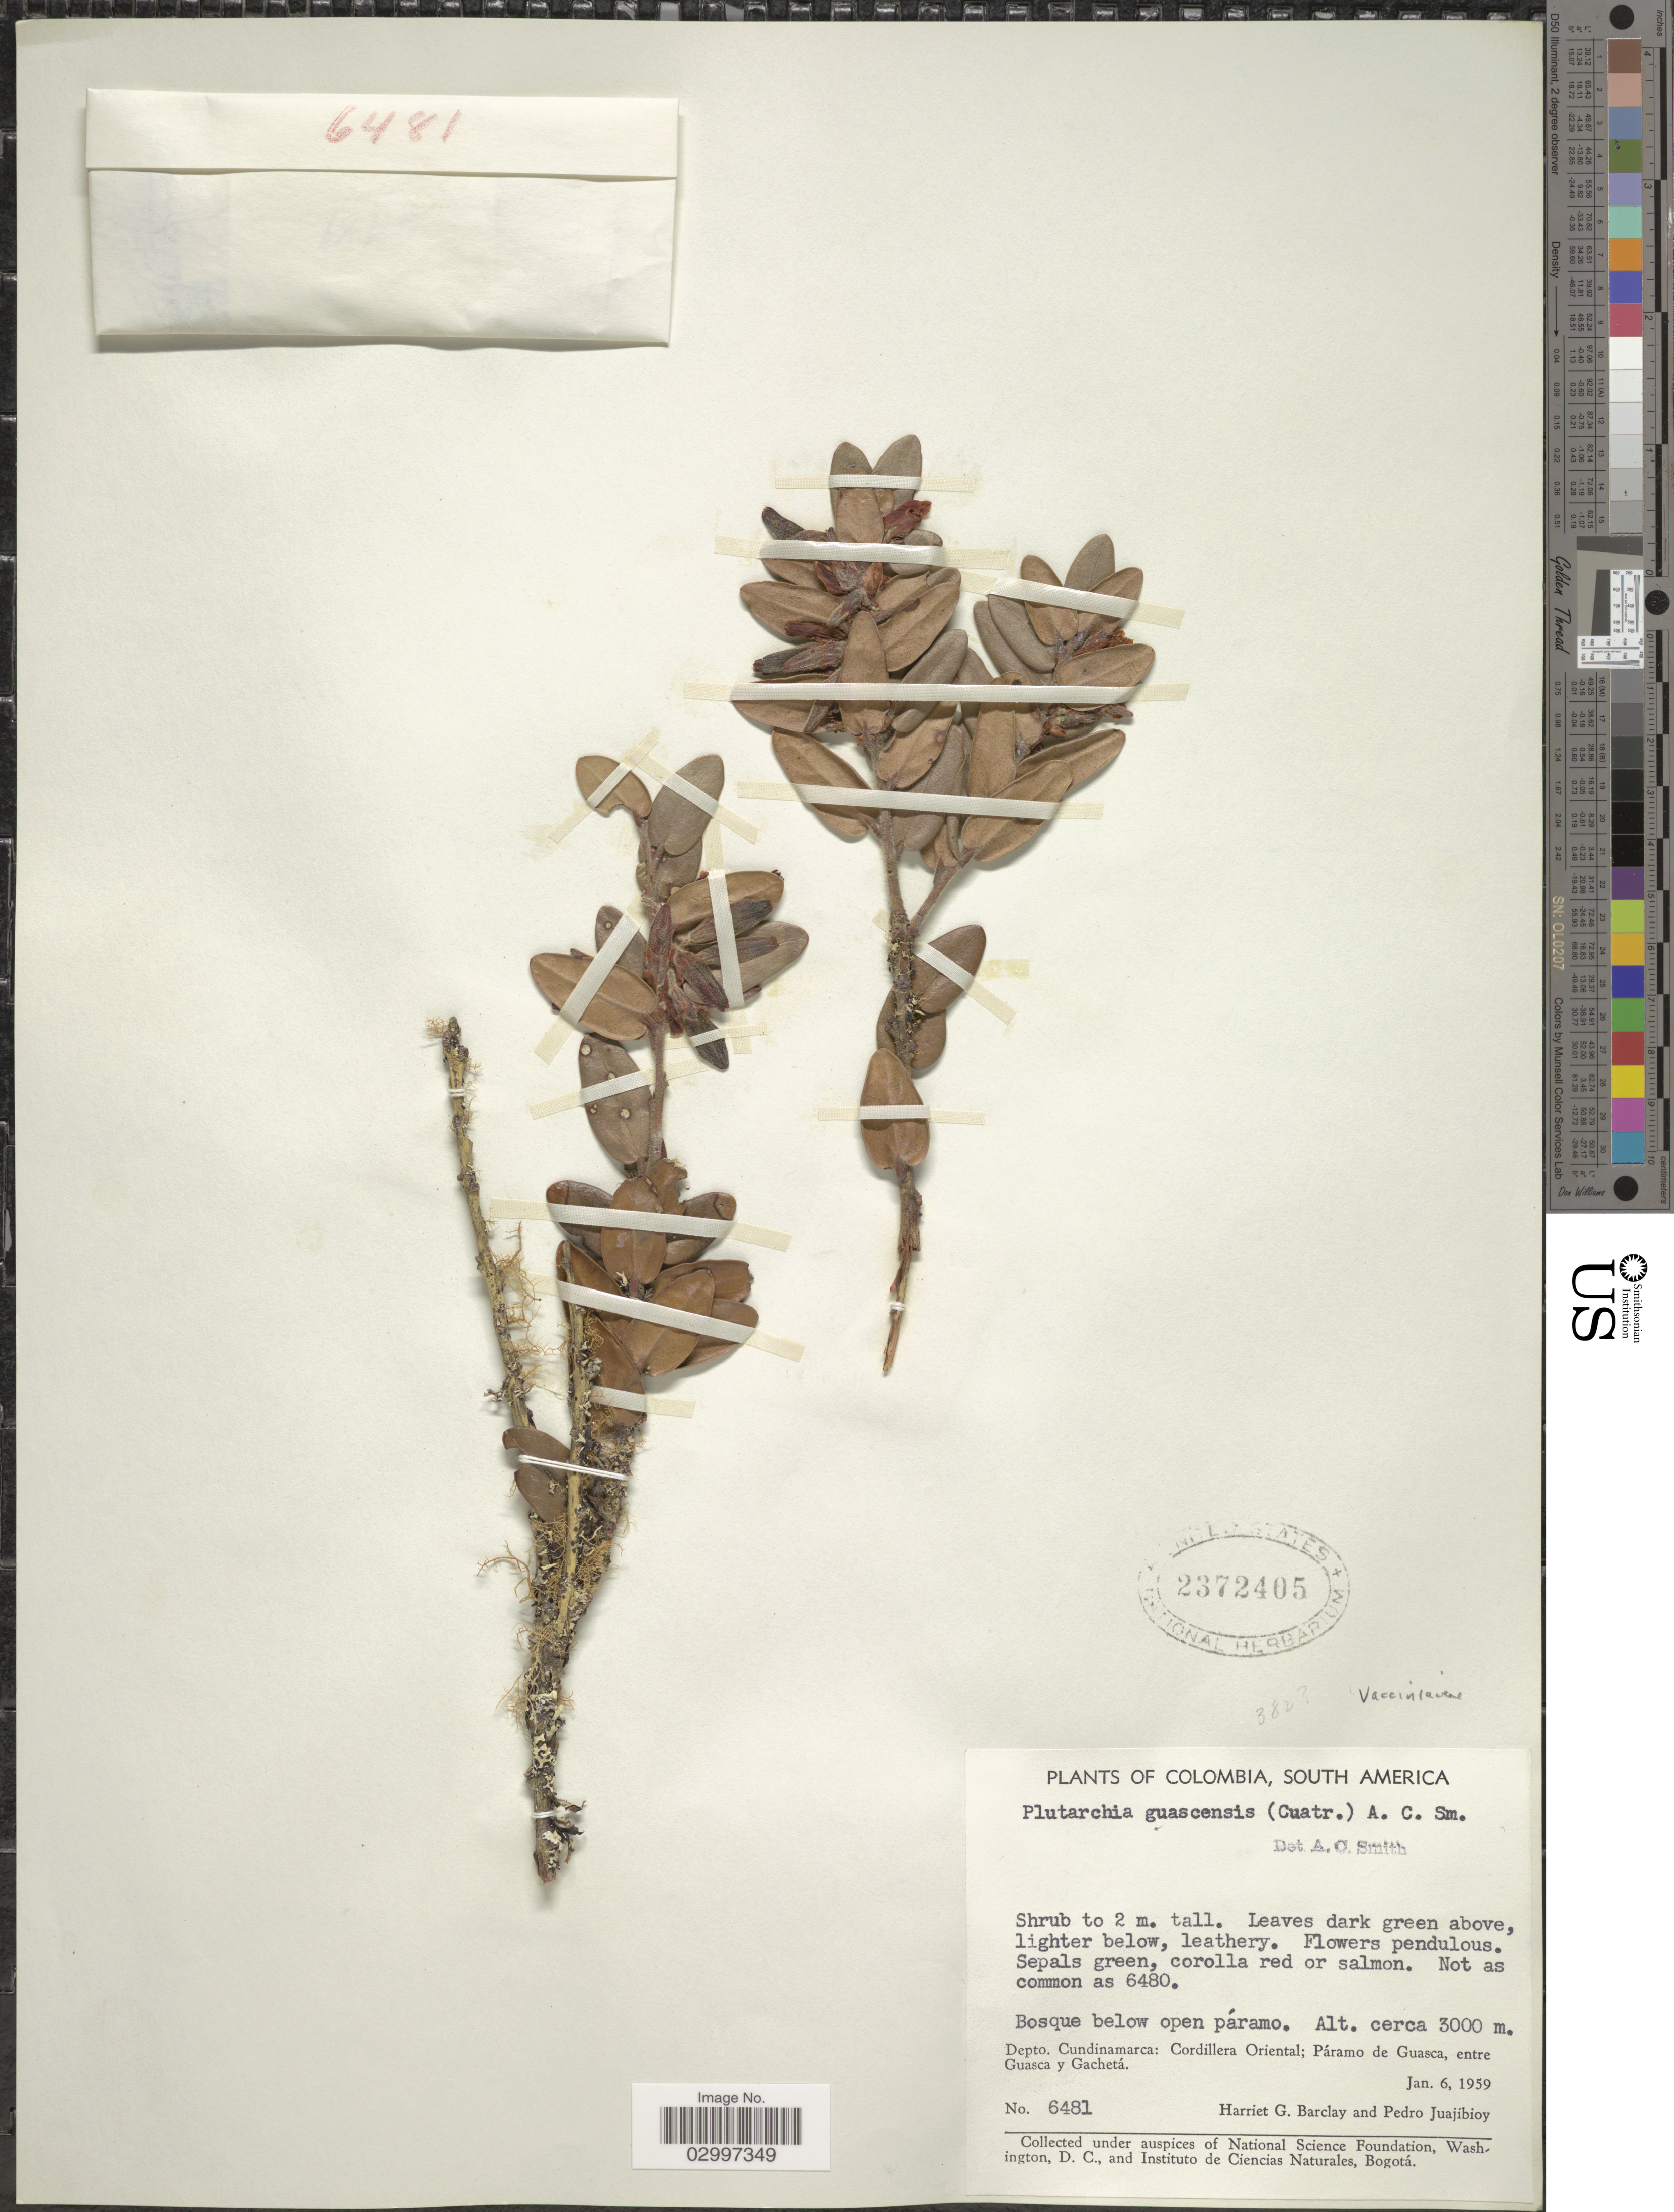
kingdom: Plantae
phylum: Tracheophyta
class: Magnoliopsida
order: Ericales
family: Ericaceae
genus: Plutarchia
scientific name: Plutarchia guascensis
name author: (Cuatrec.) A.C. Sm.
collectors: H. G. Barclay & P. Juajibioy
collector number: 69481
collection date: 1959-01-06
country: Colombia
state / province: Cundinamarca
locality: Depto. Cundinamarca: Cordillera Oriental; Páramo de Guasca, entre Guasca y Gachetá.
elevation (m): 3000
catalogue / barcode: US 2372405